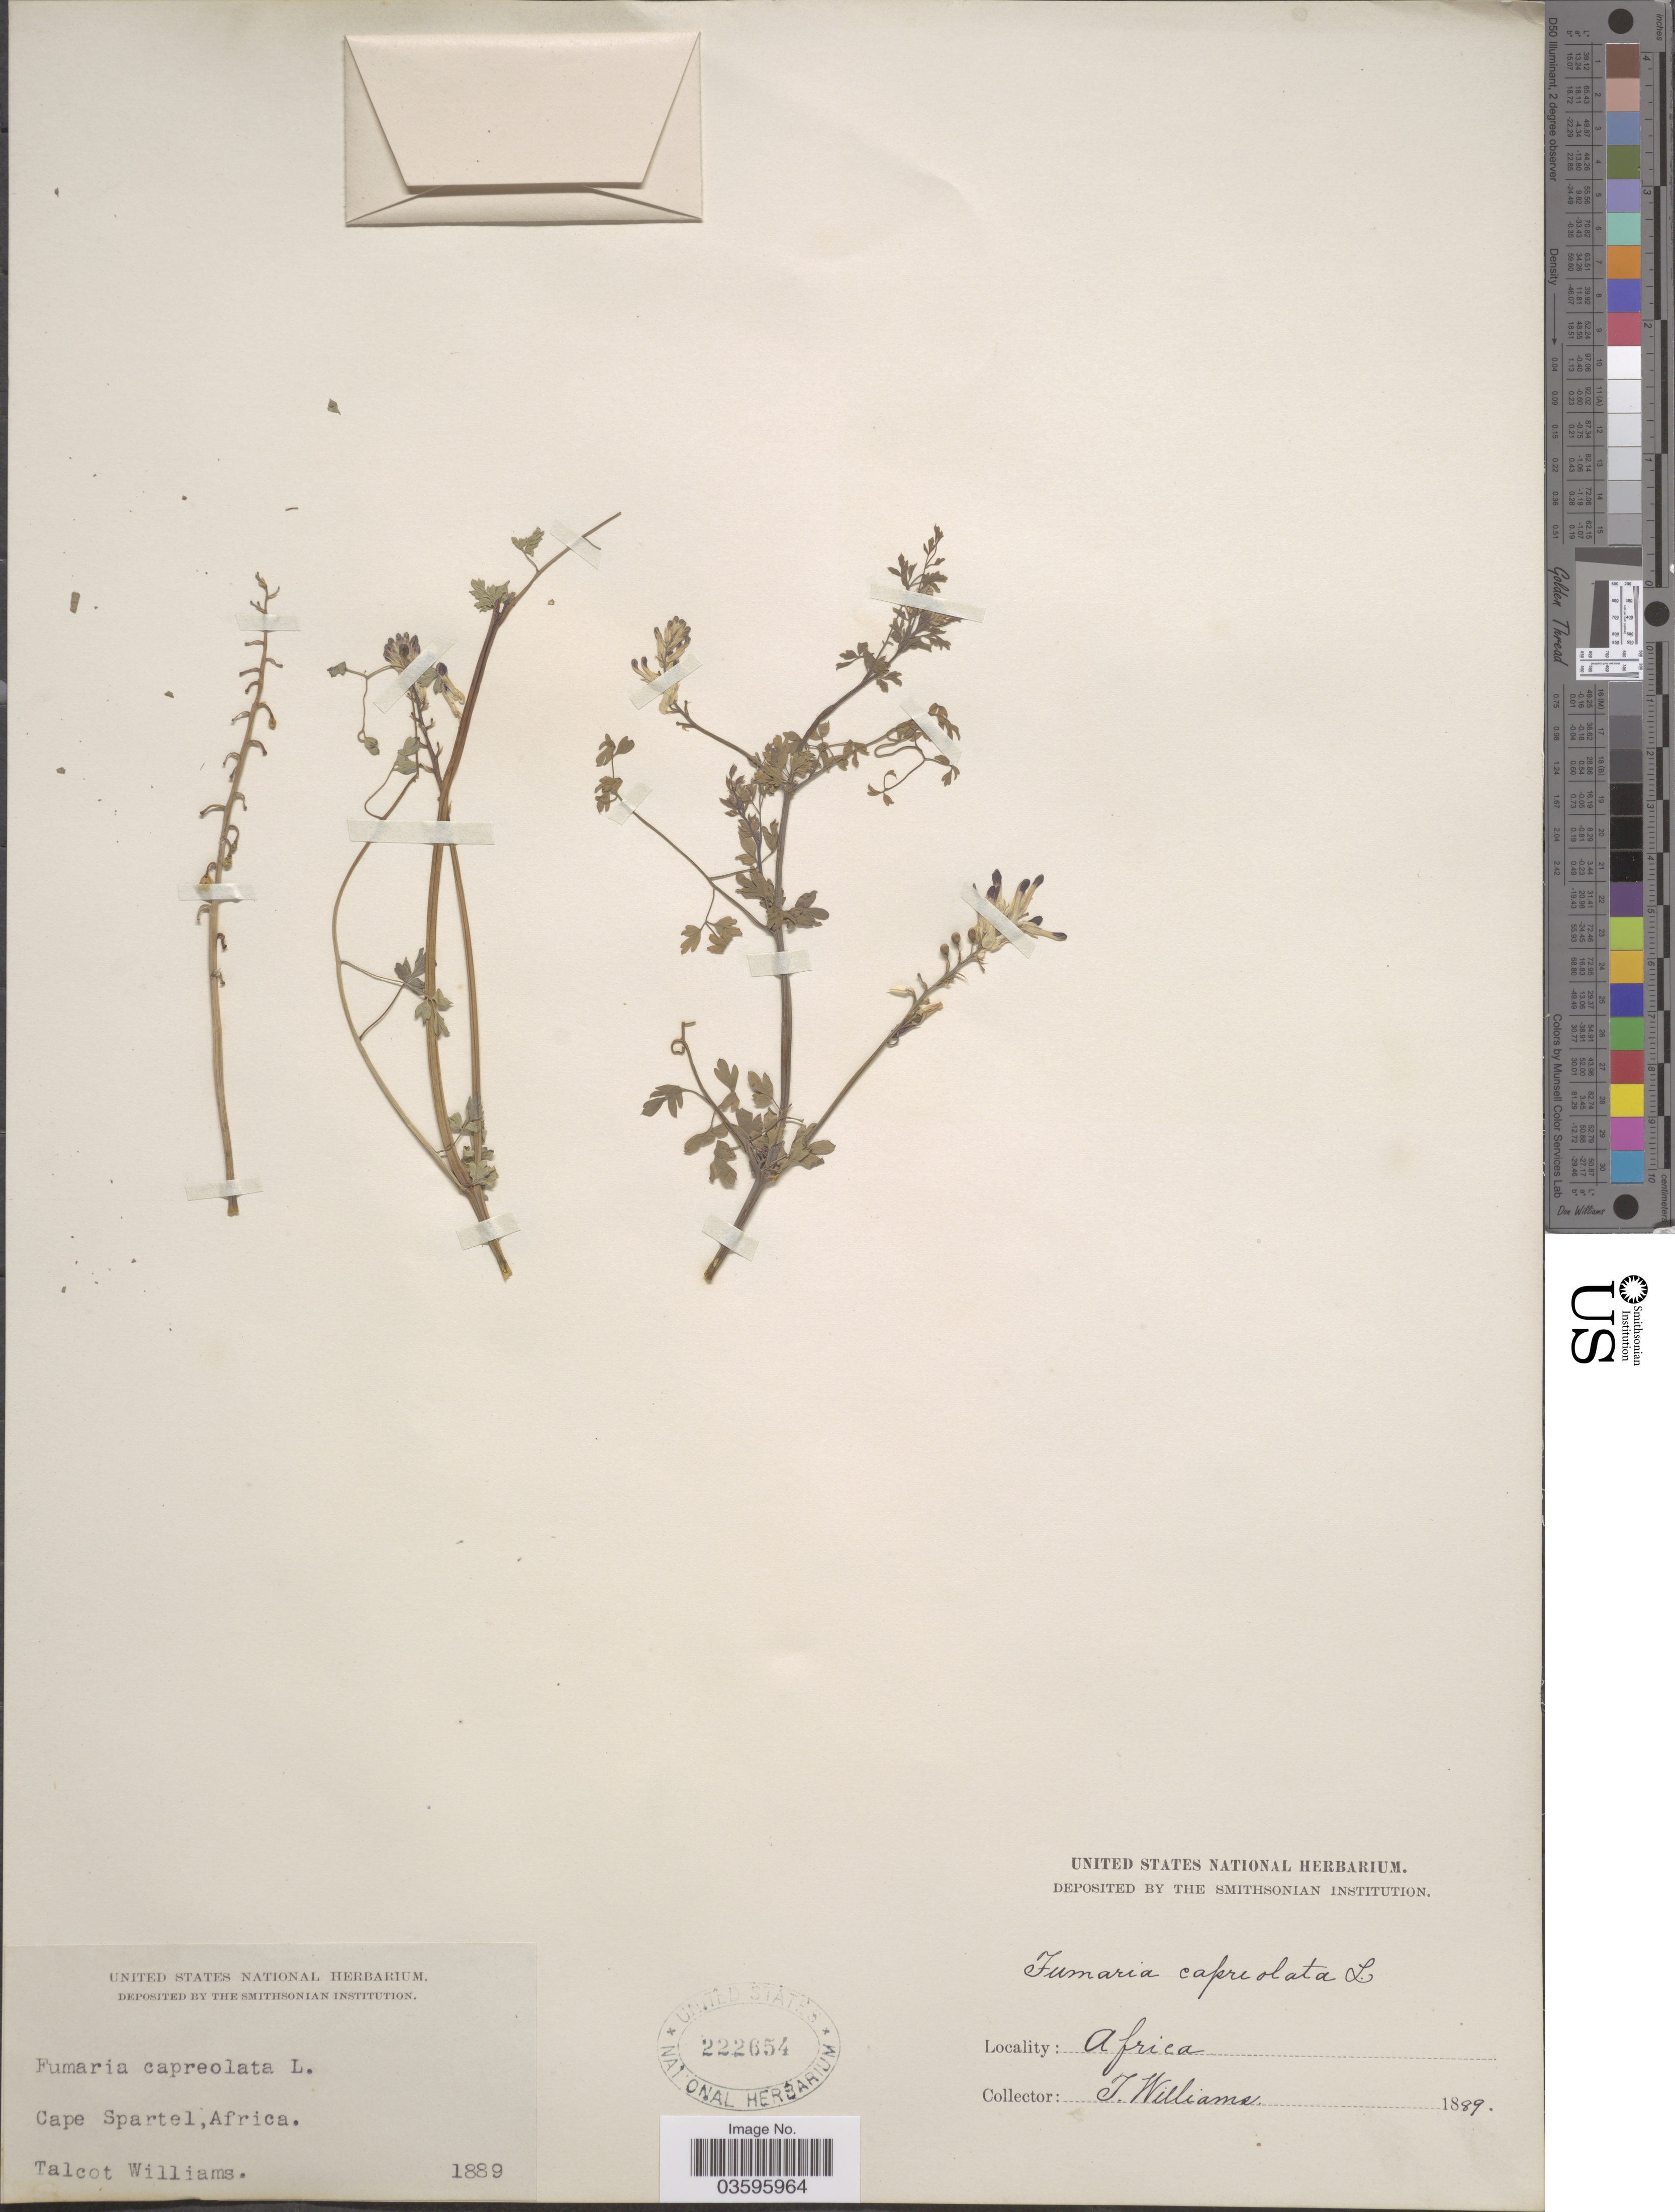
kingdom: Plantae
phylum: Tracheophyta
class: Magnoliopsida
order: Ranunculales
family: Papaveraceae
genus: Fumaria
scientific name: Fumaria capreolata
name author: L.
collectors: T. Williams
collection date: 1889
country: Morocco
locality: Cape Spartel, Africa.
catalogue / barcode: US 222654